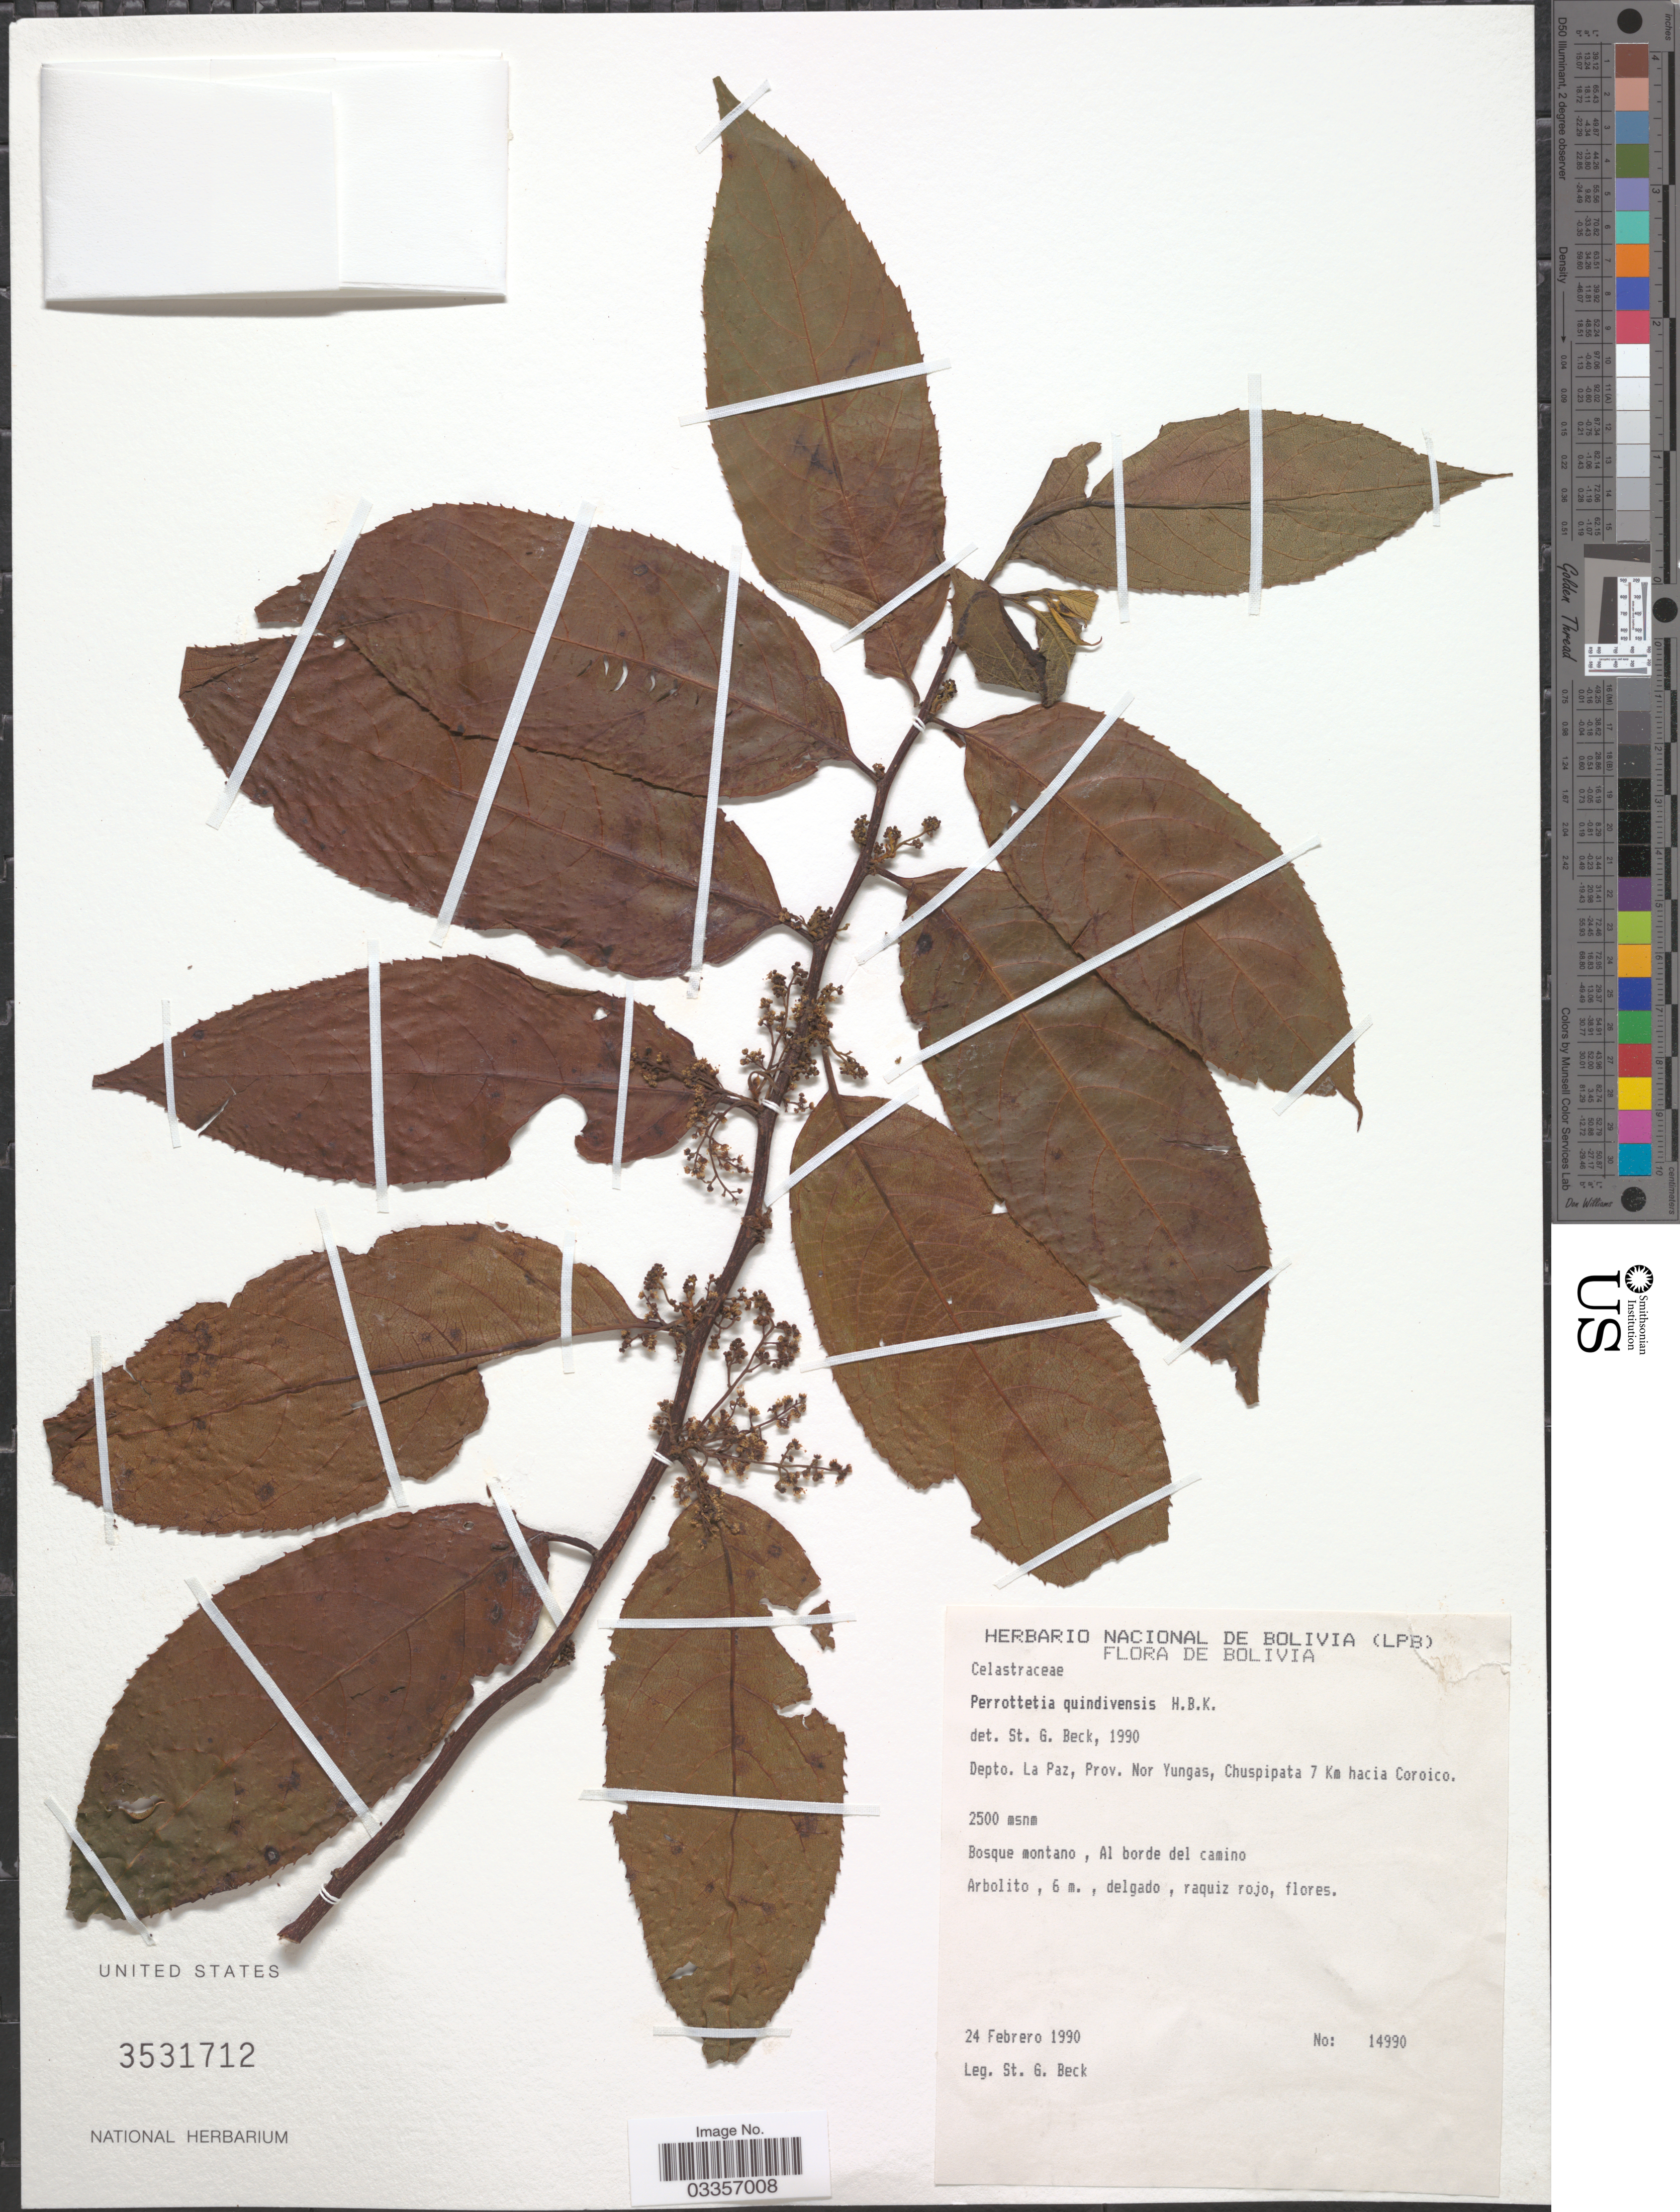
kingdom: Plantae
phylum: Tracheophyta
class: Magnoliopsida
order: Huerteales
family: Dipentodontaceae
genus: Perrottetia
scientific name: Perrottetia quinduensis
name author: Kunth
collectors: S. G. Beck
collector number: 14990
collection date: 1990-02-24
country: Bolivia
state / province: La Paz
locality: Dept. La Paz, Prov. Nor Yungas, Chuspipata 7 Km hacia Coroico.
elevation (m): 2500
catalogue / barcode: US 3531712